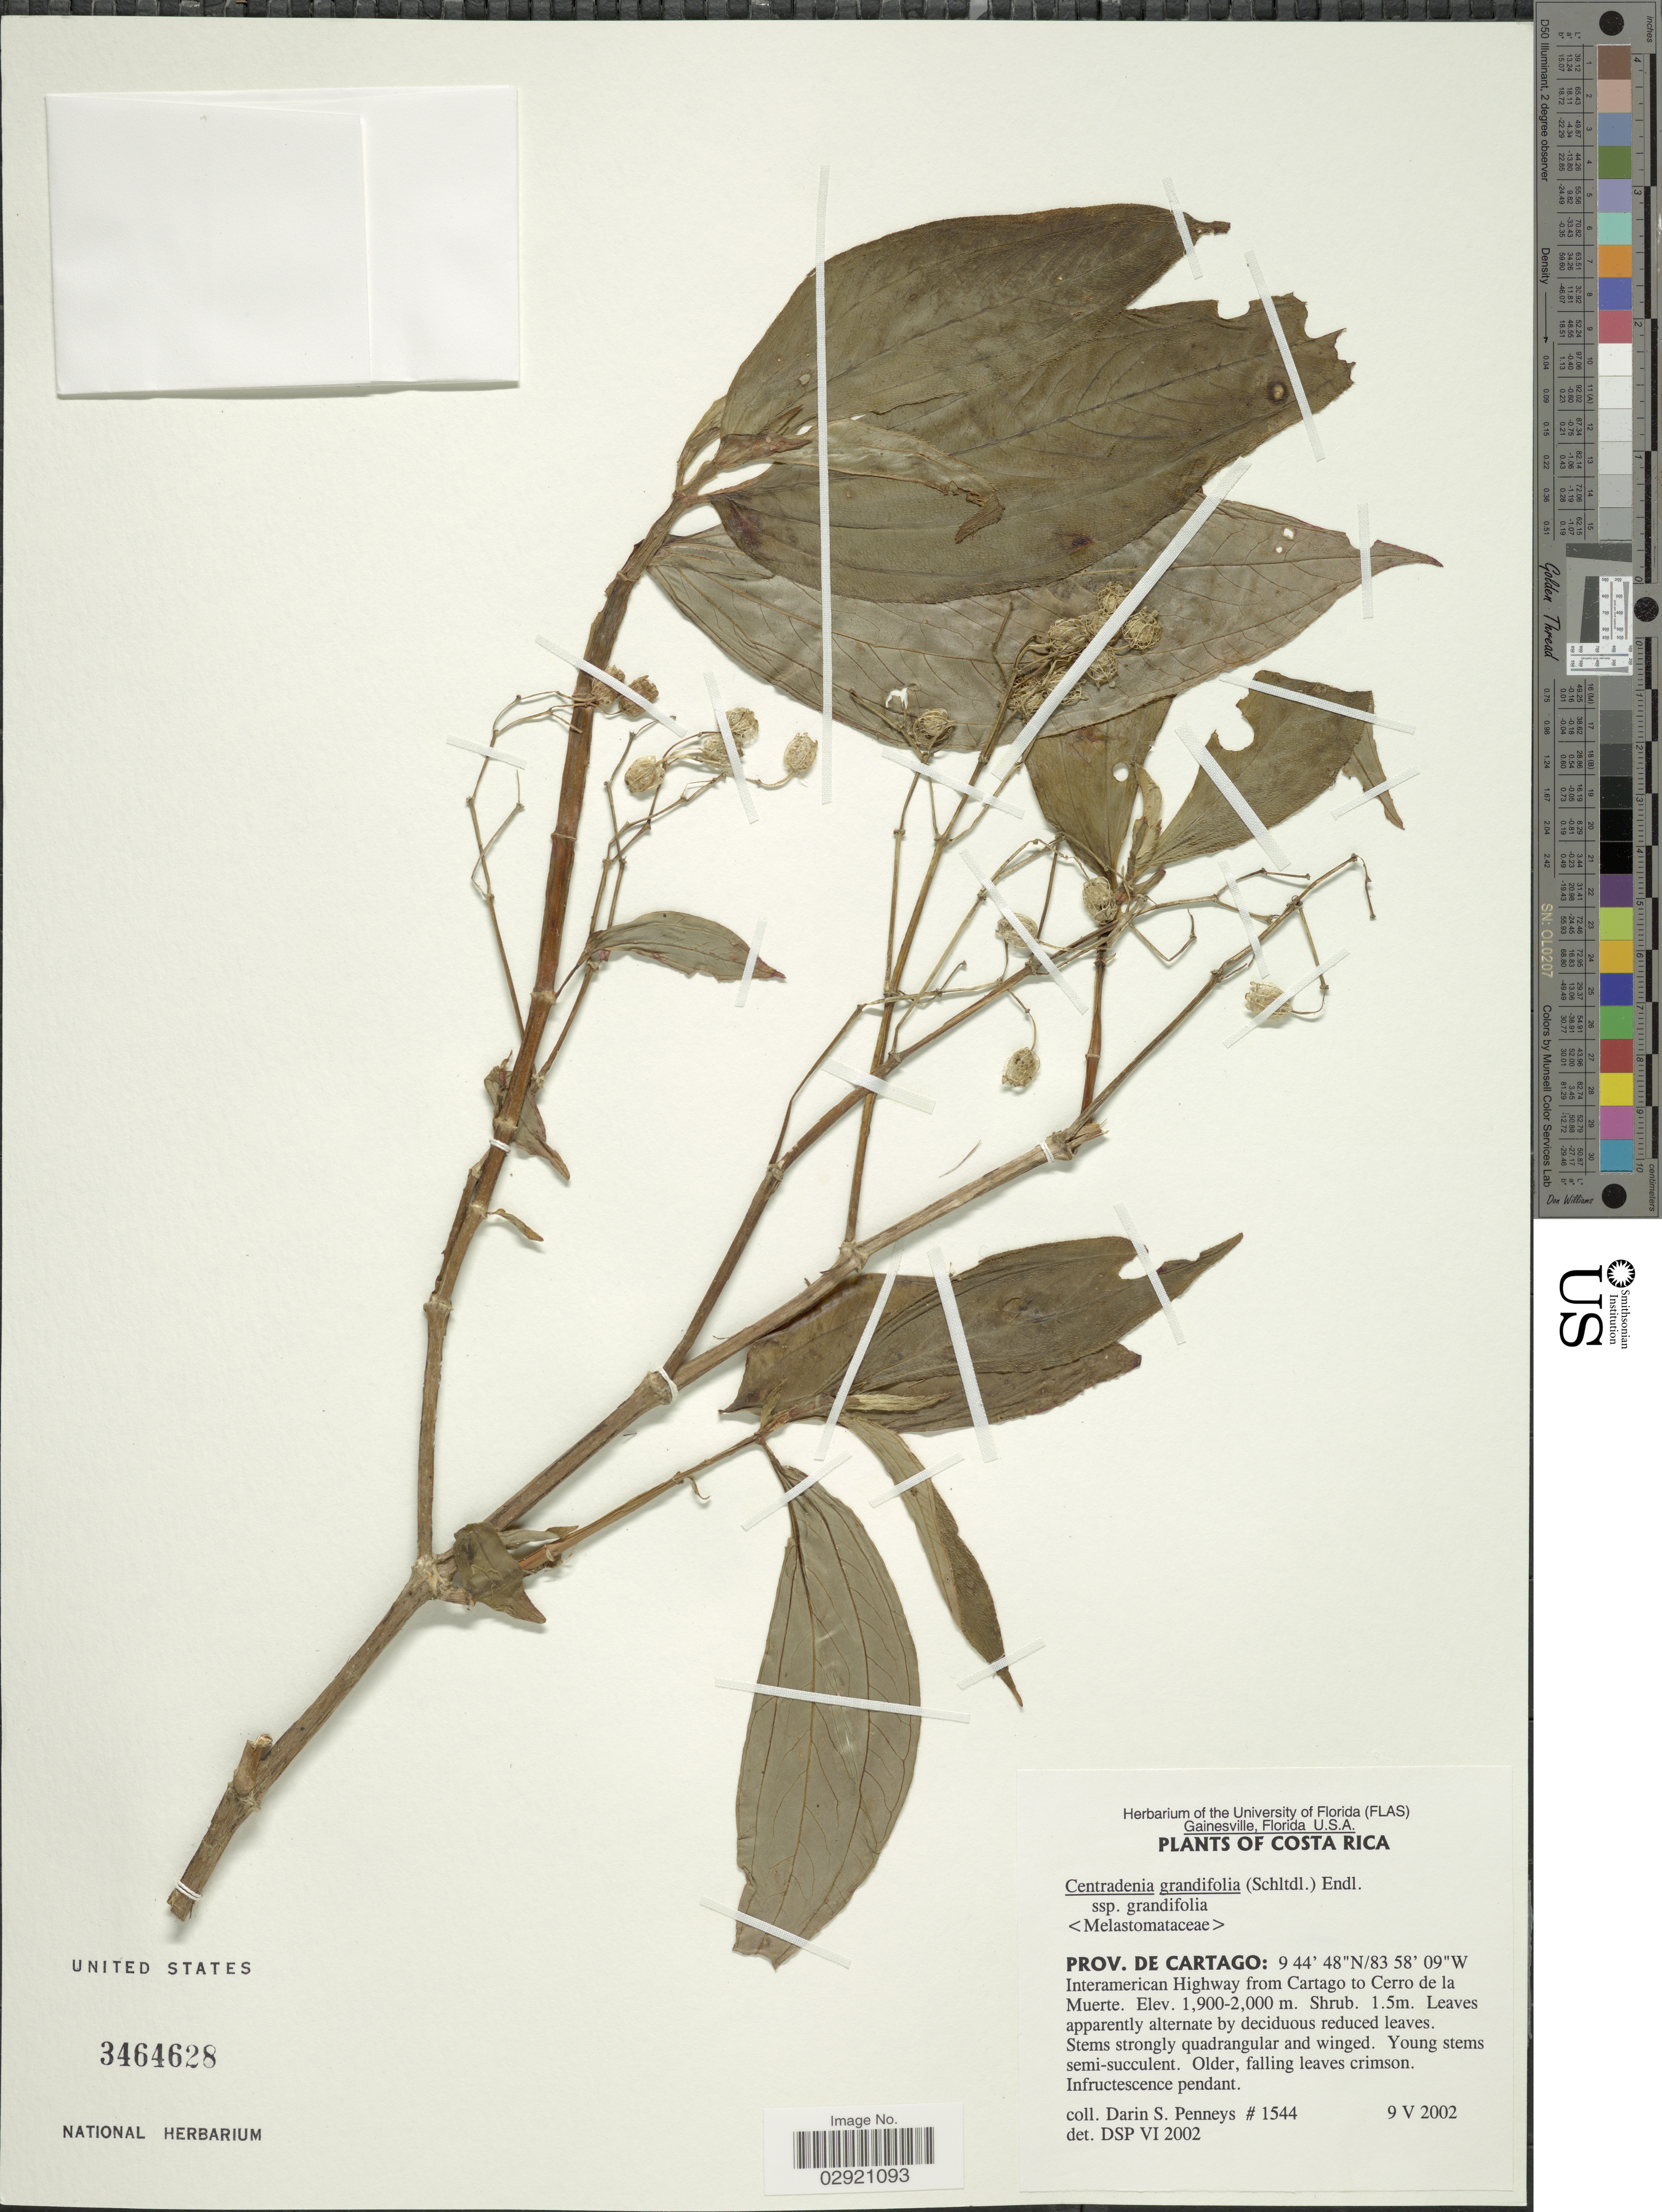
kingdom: Plantae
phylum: Tracheophyta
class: Magnoliopsida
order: Myrtales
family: Melastomataceae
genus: Centradenia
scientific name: Centradenia grandifolia subsp. grandifolia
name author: (Schltdl.) Endl.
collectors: D. S. Penneys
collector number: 1544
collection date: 2002-05-09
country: Costa Rica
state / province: Cartago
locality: Interamerican Highway from Cartago to Cerro de la Muerte.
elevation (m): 1900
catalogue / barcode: US 3464628